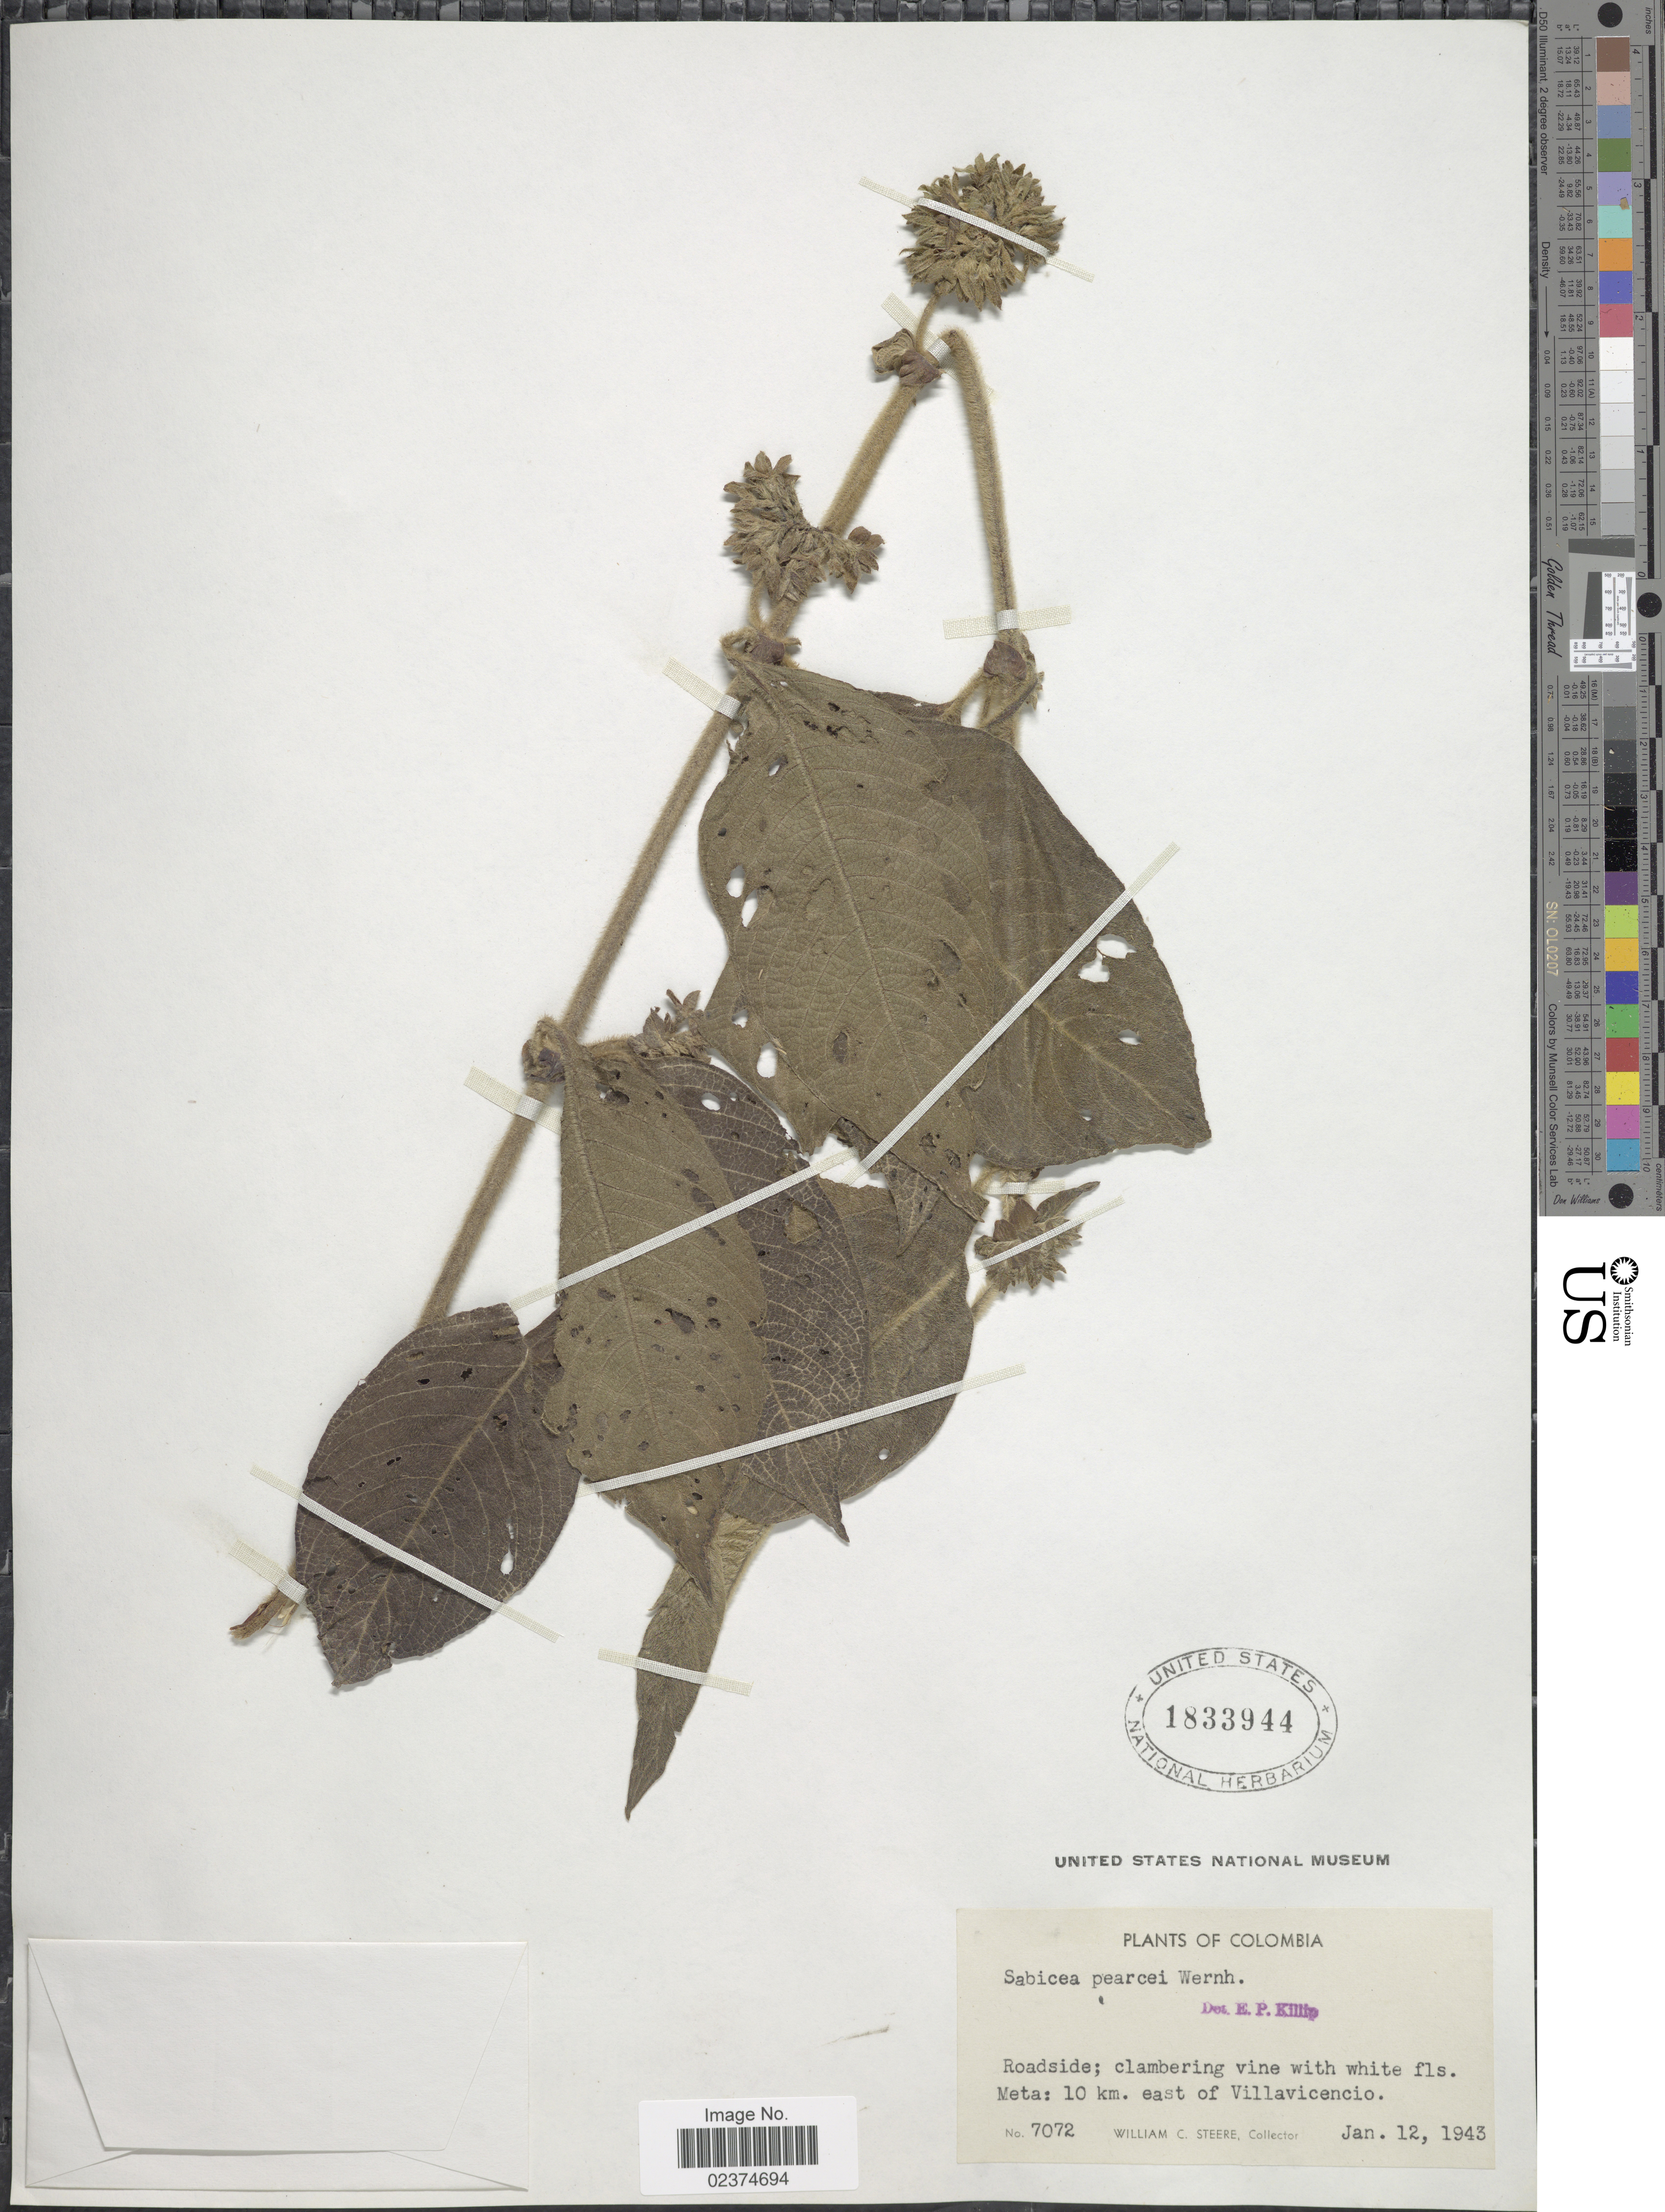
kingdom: Plantae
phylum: Tracheophyta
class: Magnoliopsida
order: Gentianales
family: Rubiaceae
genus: Sabicea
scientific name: Sabicea pearcei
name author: Wernham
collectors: W. C. Steere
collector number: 7072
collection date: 1943-01-12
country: Colombia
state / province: Meta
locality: Roadside; clambering vine, 10 km. east of Villavicencio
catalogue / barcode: US 1833944